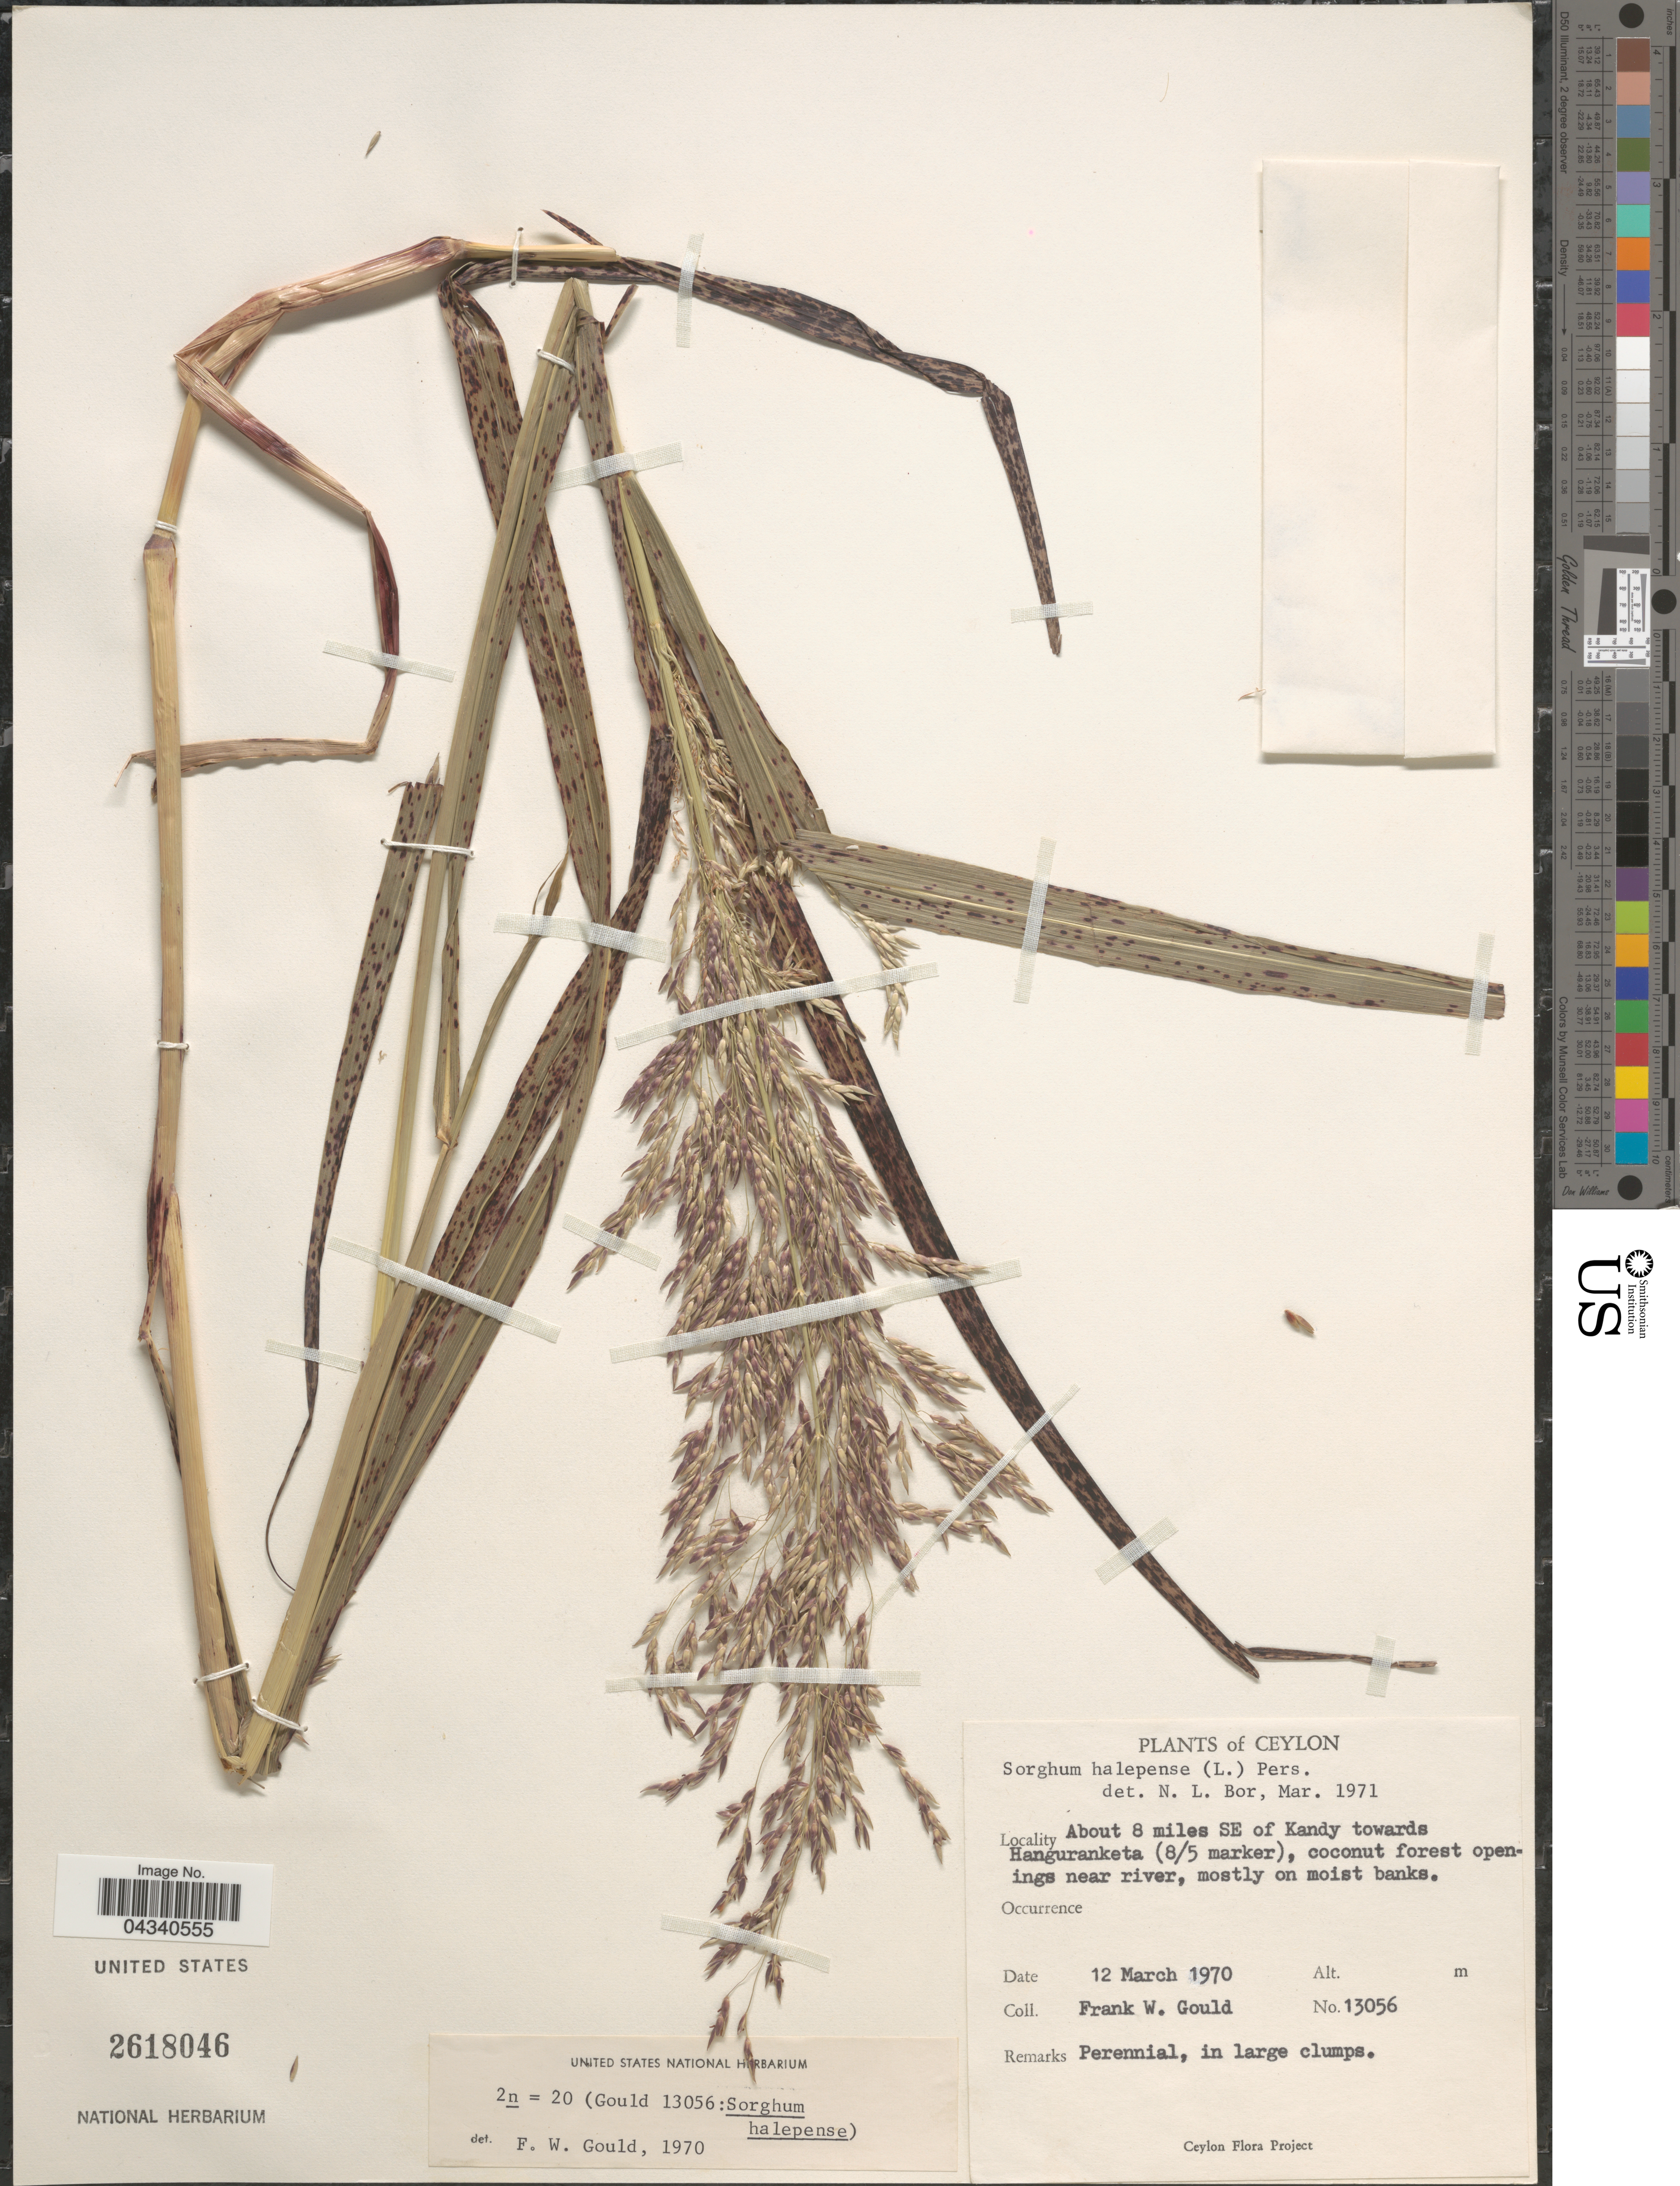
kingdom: Plantae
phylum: Tracheophyta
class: Liliopsida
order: Poales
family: Poaceae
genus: Sorghum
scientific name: Sorghum halepense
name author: (L.) Pers.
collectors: F. W. Gould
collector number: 13056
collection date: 1970-03-12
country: Sri Lanka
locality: Ceylon. About 8 miles SE of Kandy towards Hanguranketa (8/5 marker), coconut forest openings near river.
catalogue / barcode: US 2618046